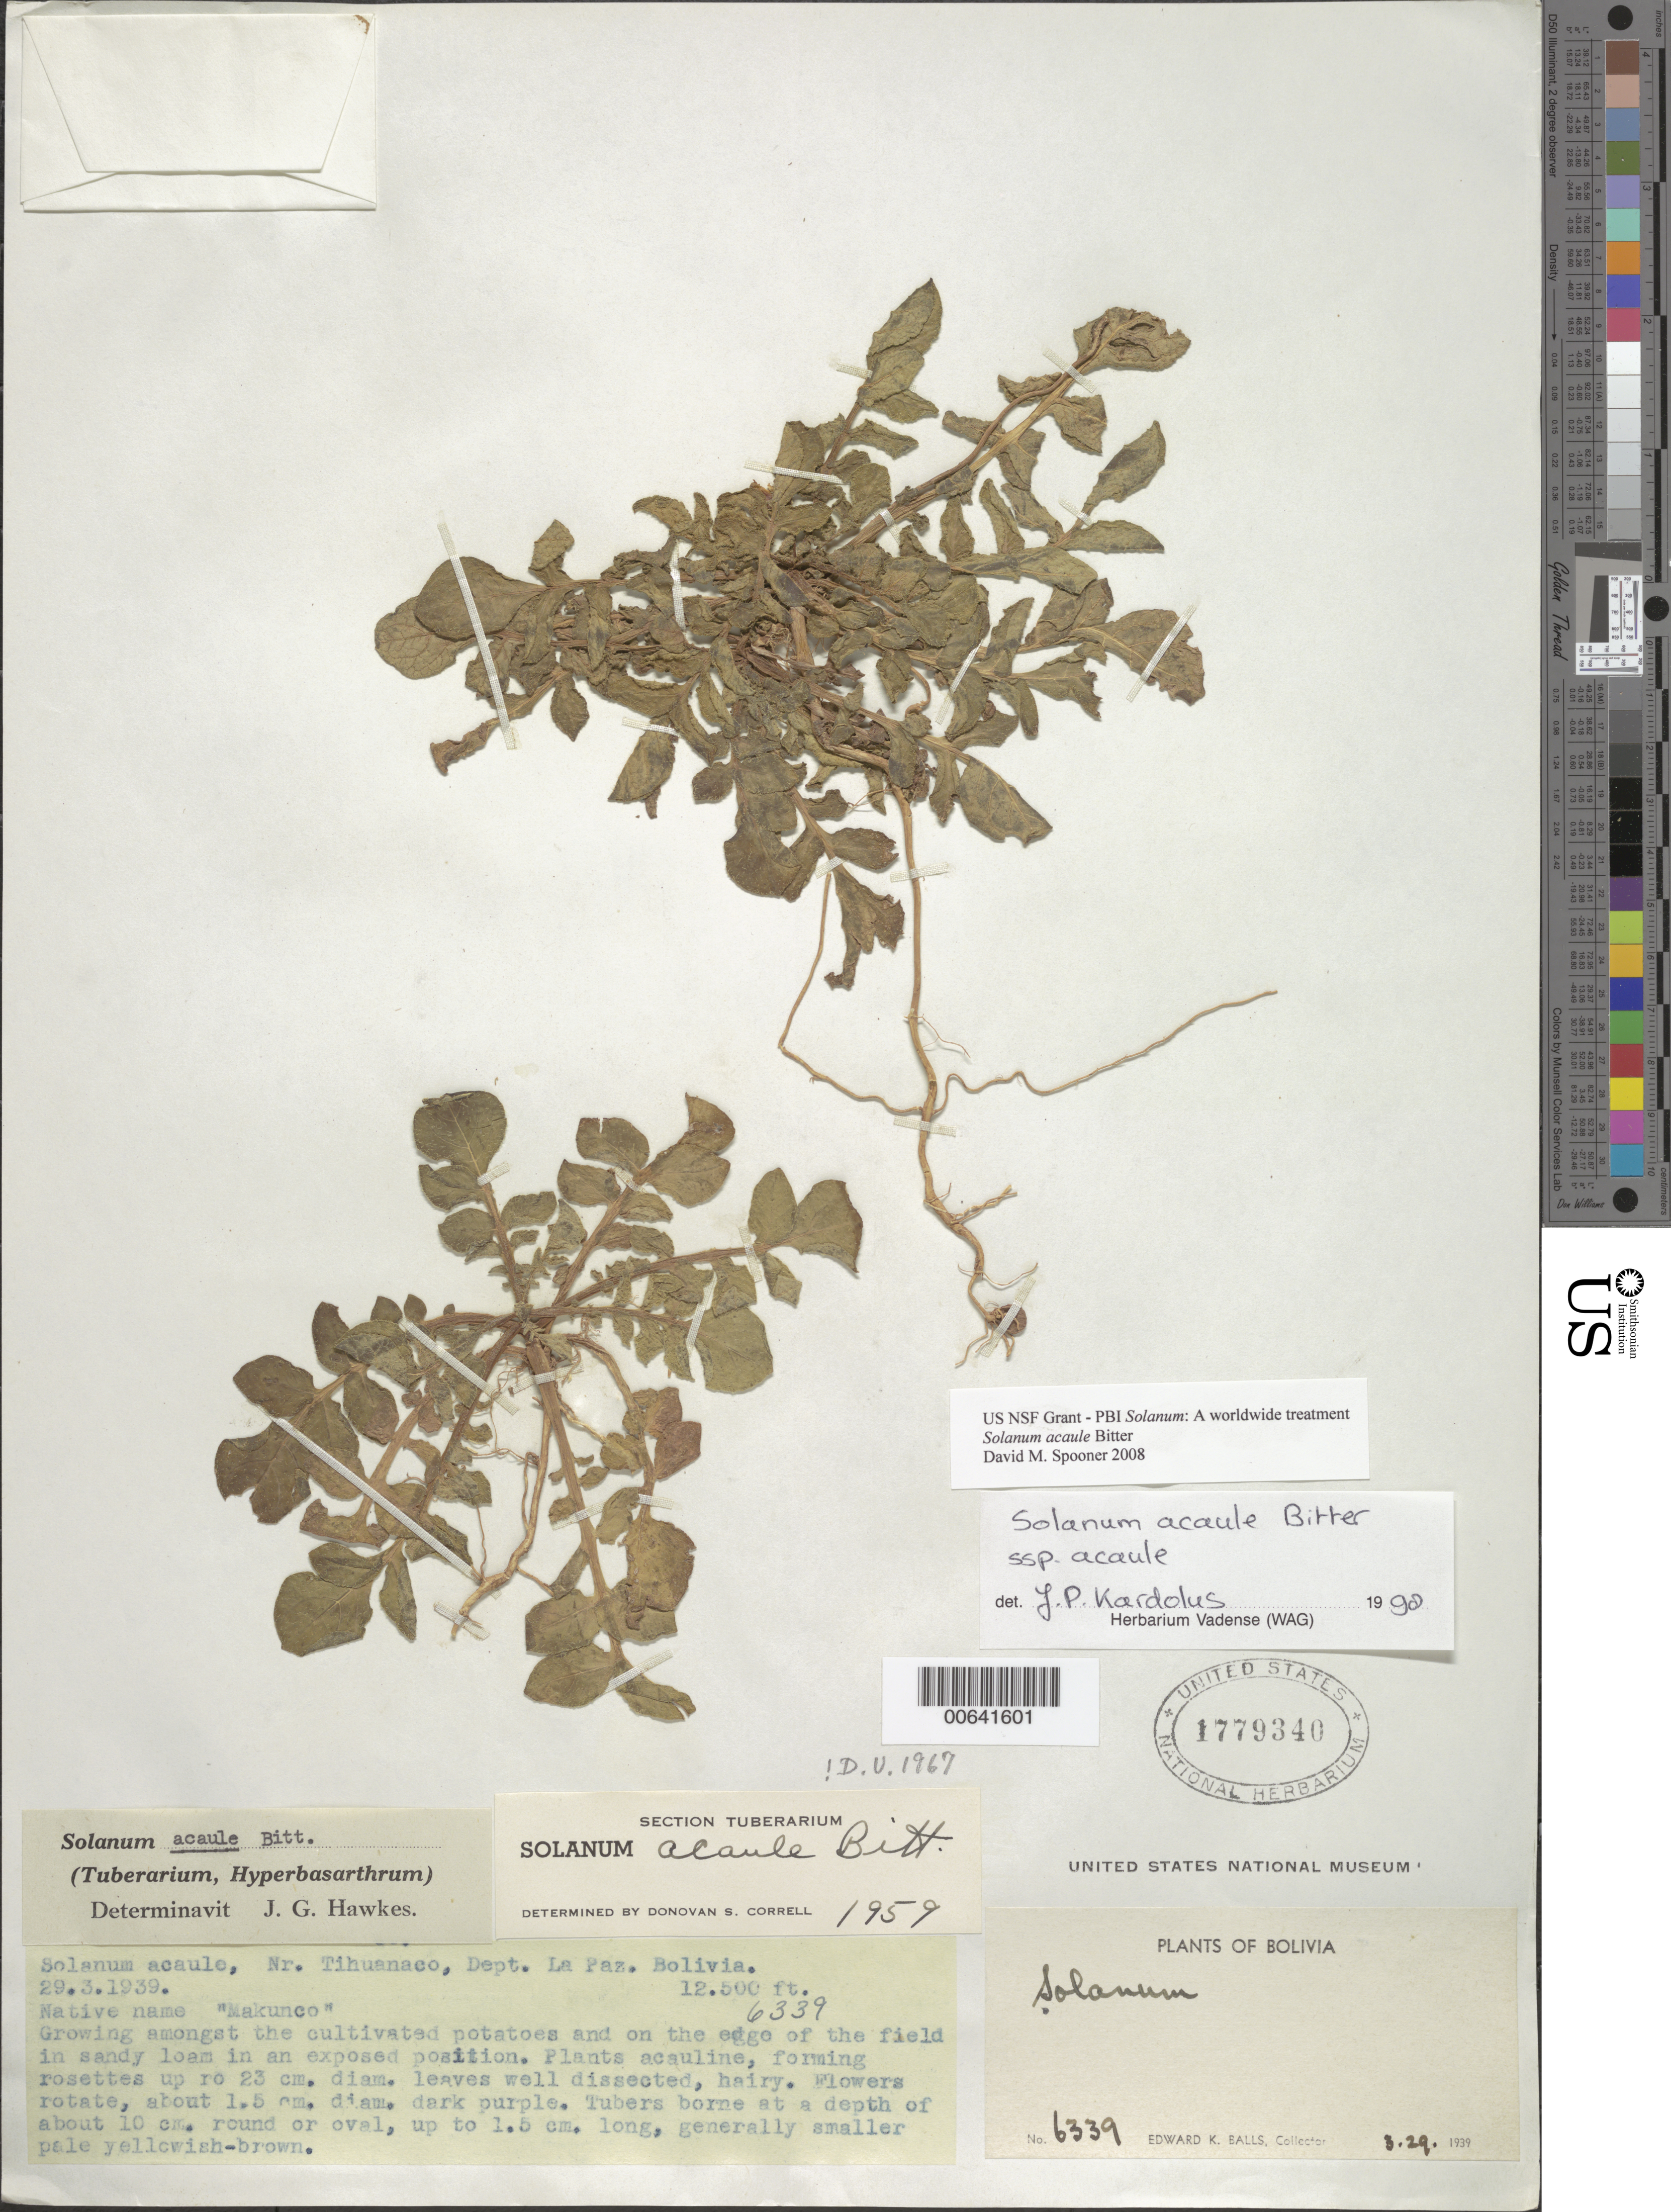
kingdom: Plantae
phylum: Tracheophyta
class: Magnoliopsida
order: Solanales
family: Solanaceae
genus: Solanum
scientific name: Solanum acaule subsp. acaule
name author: Bitter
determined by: Kardolus, Y. P.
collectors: E. K. Balls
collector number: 6339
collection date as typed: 29 Mar 1939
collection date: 1939-03-29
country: Bolivia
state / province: La Paz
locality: Nr. Tihuanaco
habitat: Region andin. (Areas prox. de cultivos de papas)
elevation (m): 3810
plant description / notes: Common name: Makunco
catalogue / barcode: US 1779340